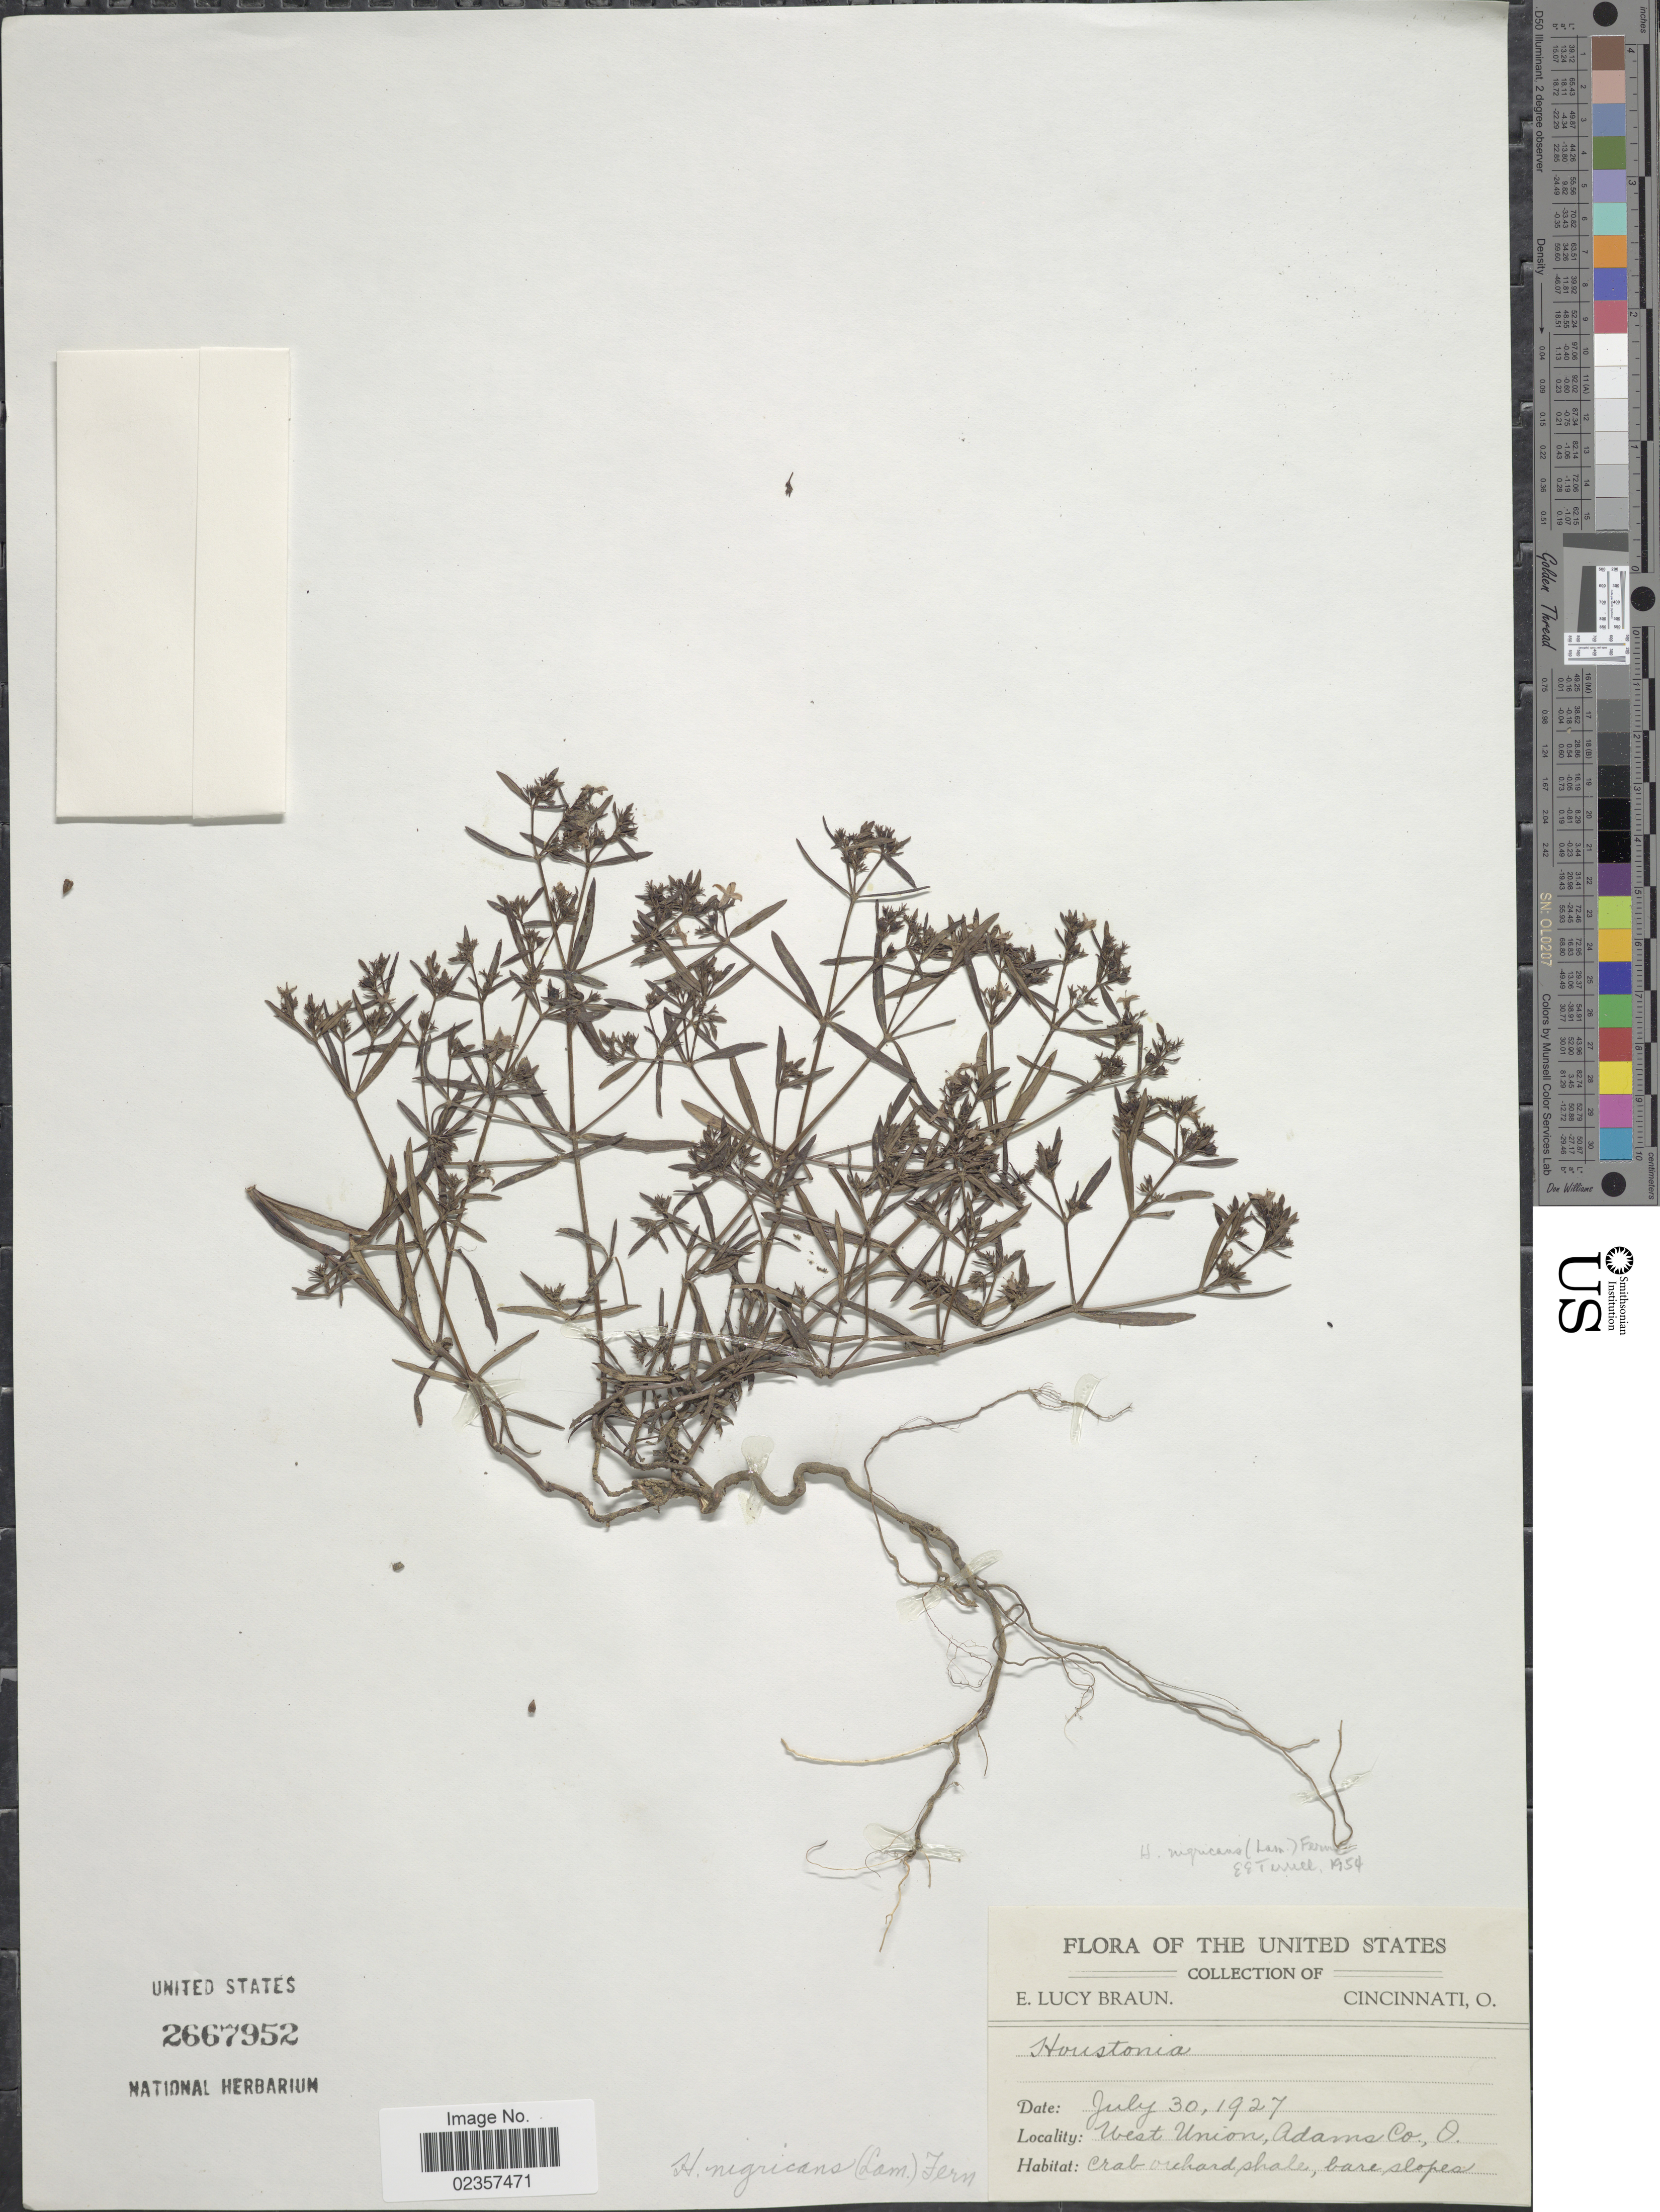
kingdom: Plantae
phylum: Tracheophyta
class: Magnoliopsida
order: Gentianales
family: Rubiaceae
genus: Houstonia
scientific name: Houstonia nigricans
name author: (Lam.) Fernald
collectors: E. L. Braun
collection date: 1927-07-30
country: United States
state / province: Ohio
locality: West Union, Adams Co.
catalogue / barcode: US 2667952